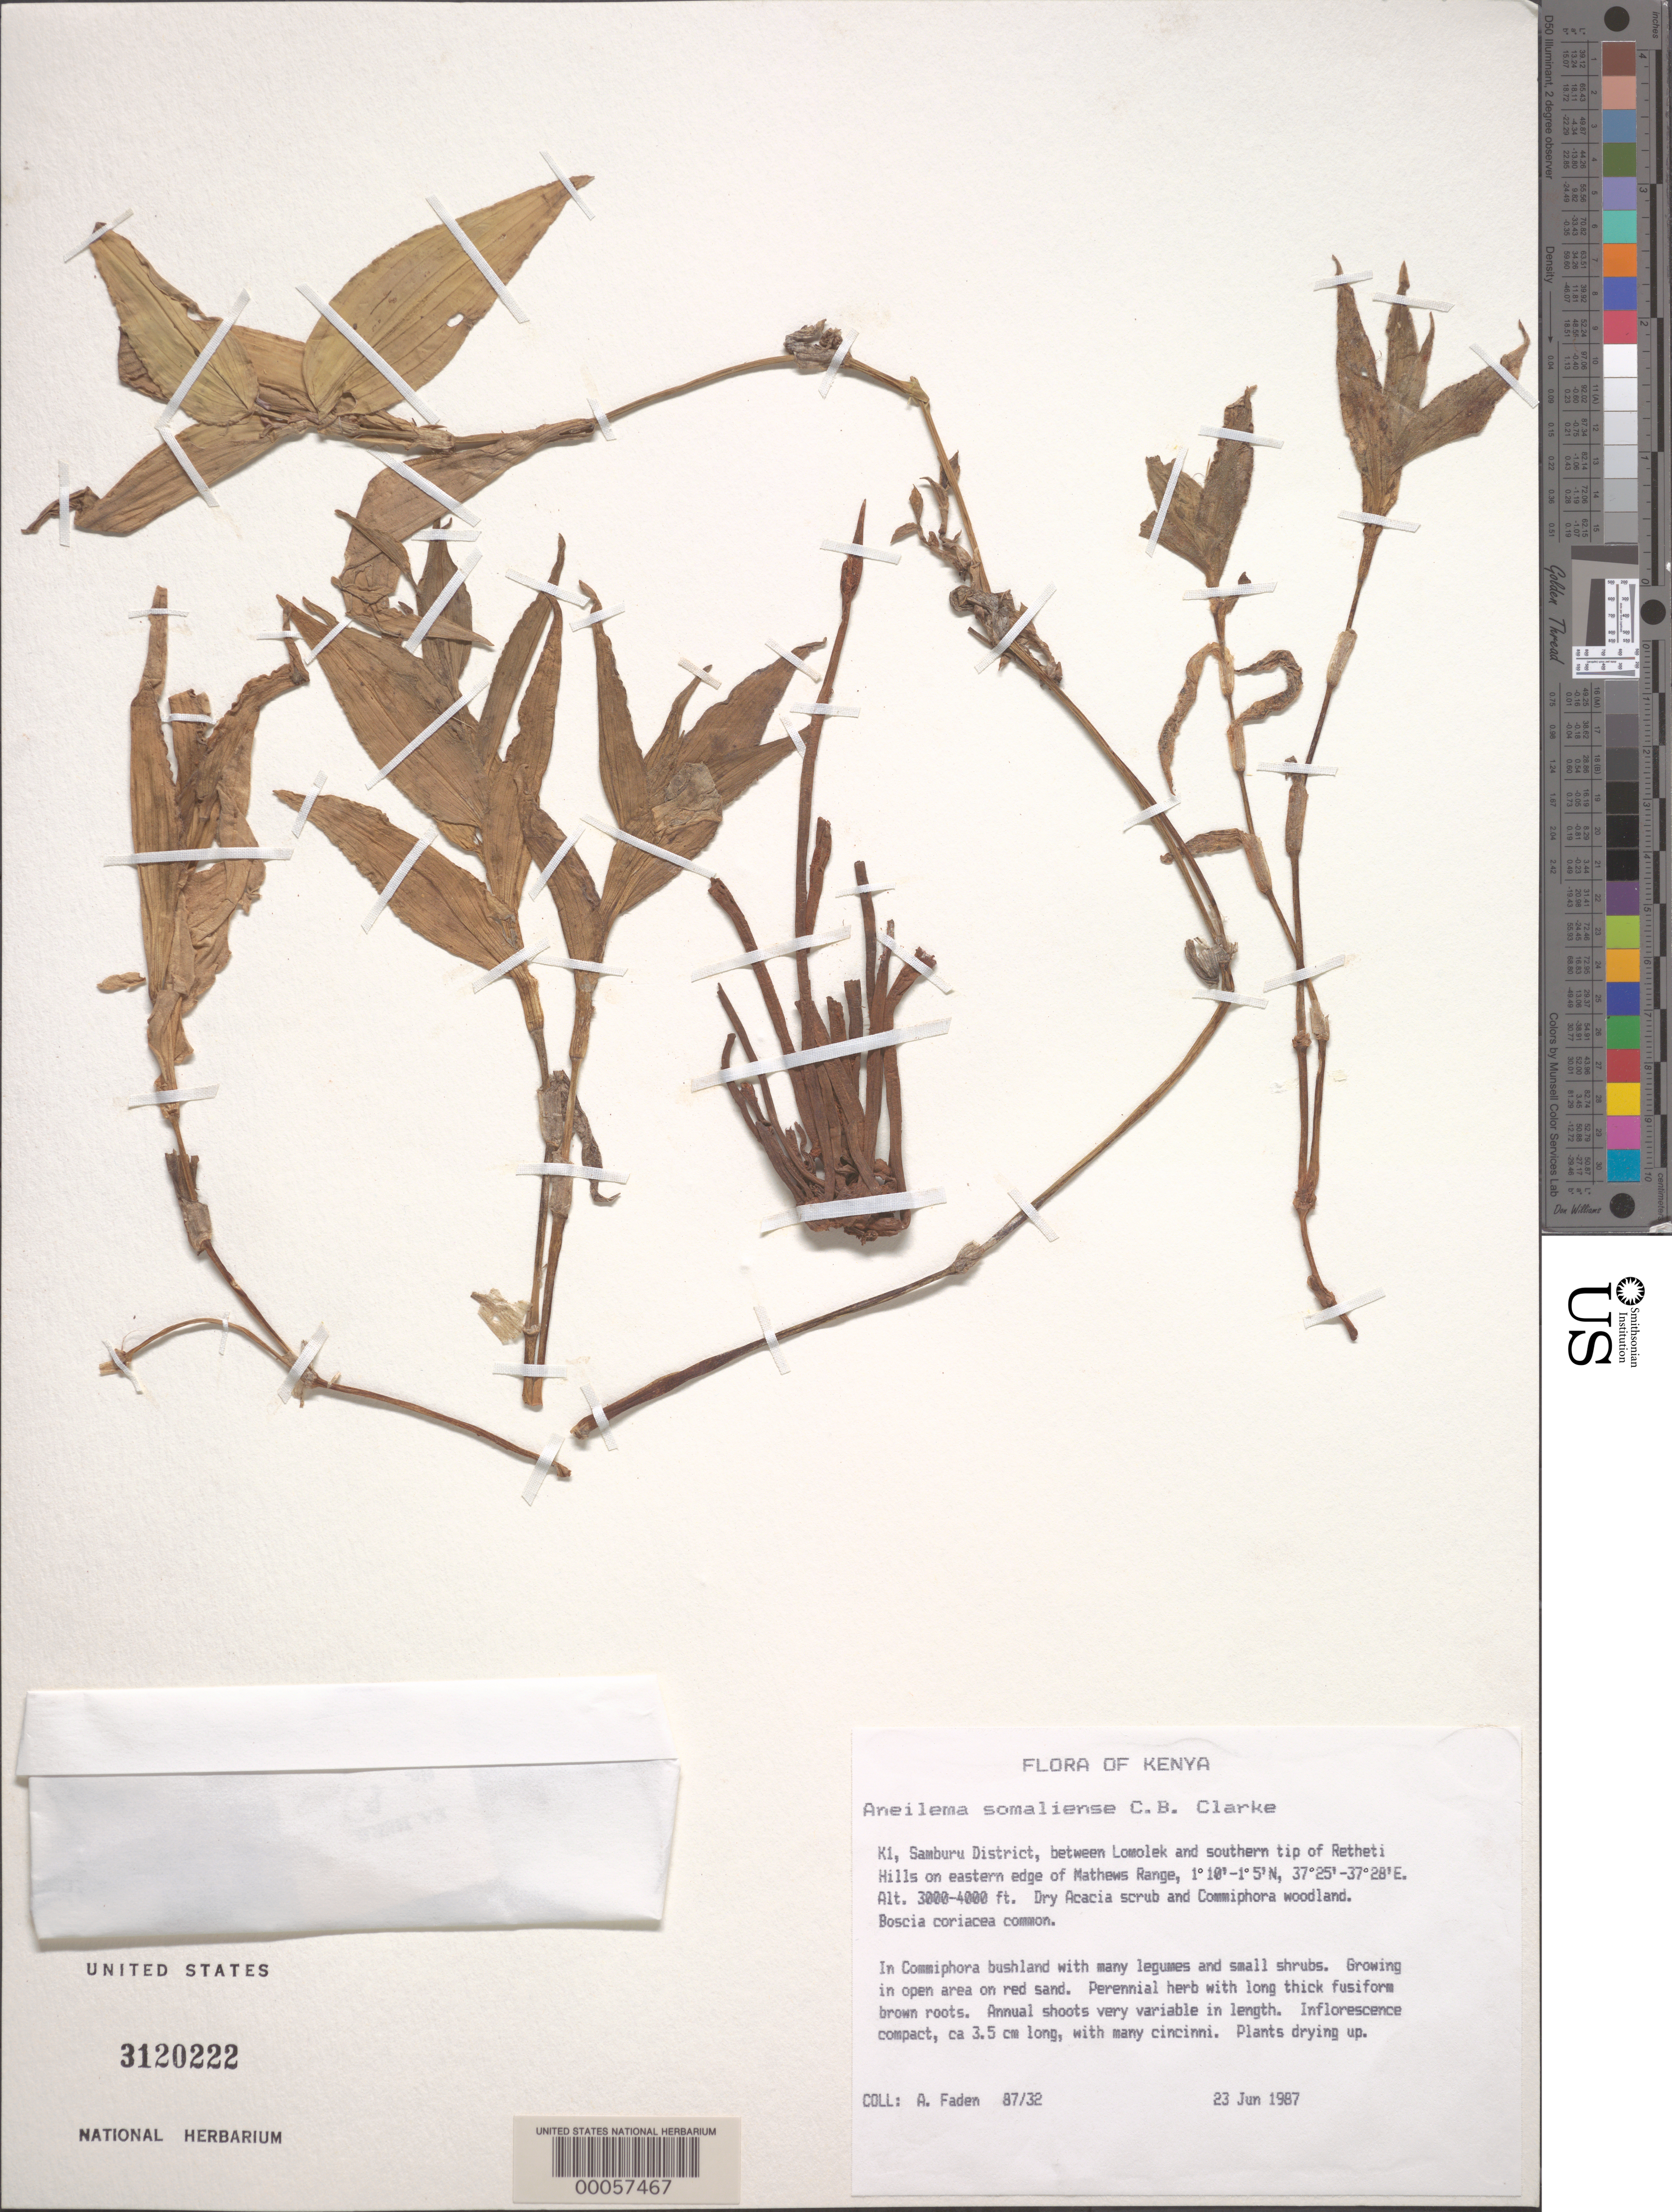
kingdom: Plantae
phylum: Tracheophyta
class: Liliopsida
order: Commelinales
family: Commelinaceae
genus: Aneilema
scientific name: Aneilema somaliense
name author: C.B. Clarke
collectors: A. J. Faden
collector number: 87/32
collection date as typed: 23 Jun 1987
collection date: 1987-06-23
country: Kenya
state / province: Samburu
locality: Between lomolek and s tip of retheti hills on e edge of mathews ridge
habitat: In commiphora bushland, in open area on red sand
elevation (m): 914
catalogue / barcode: US 3120222